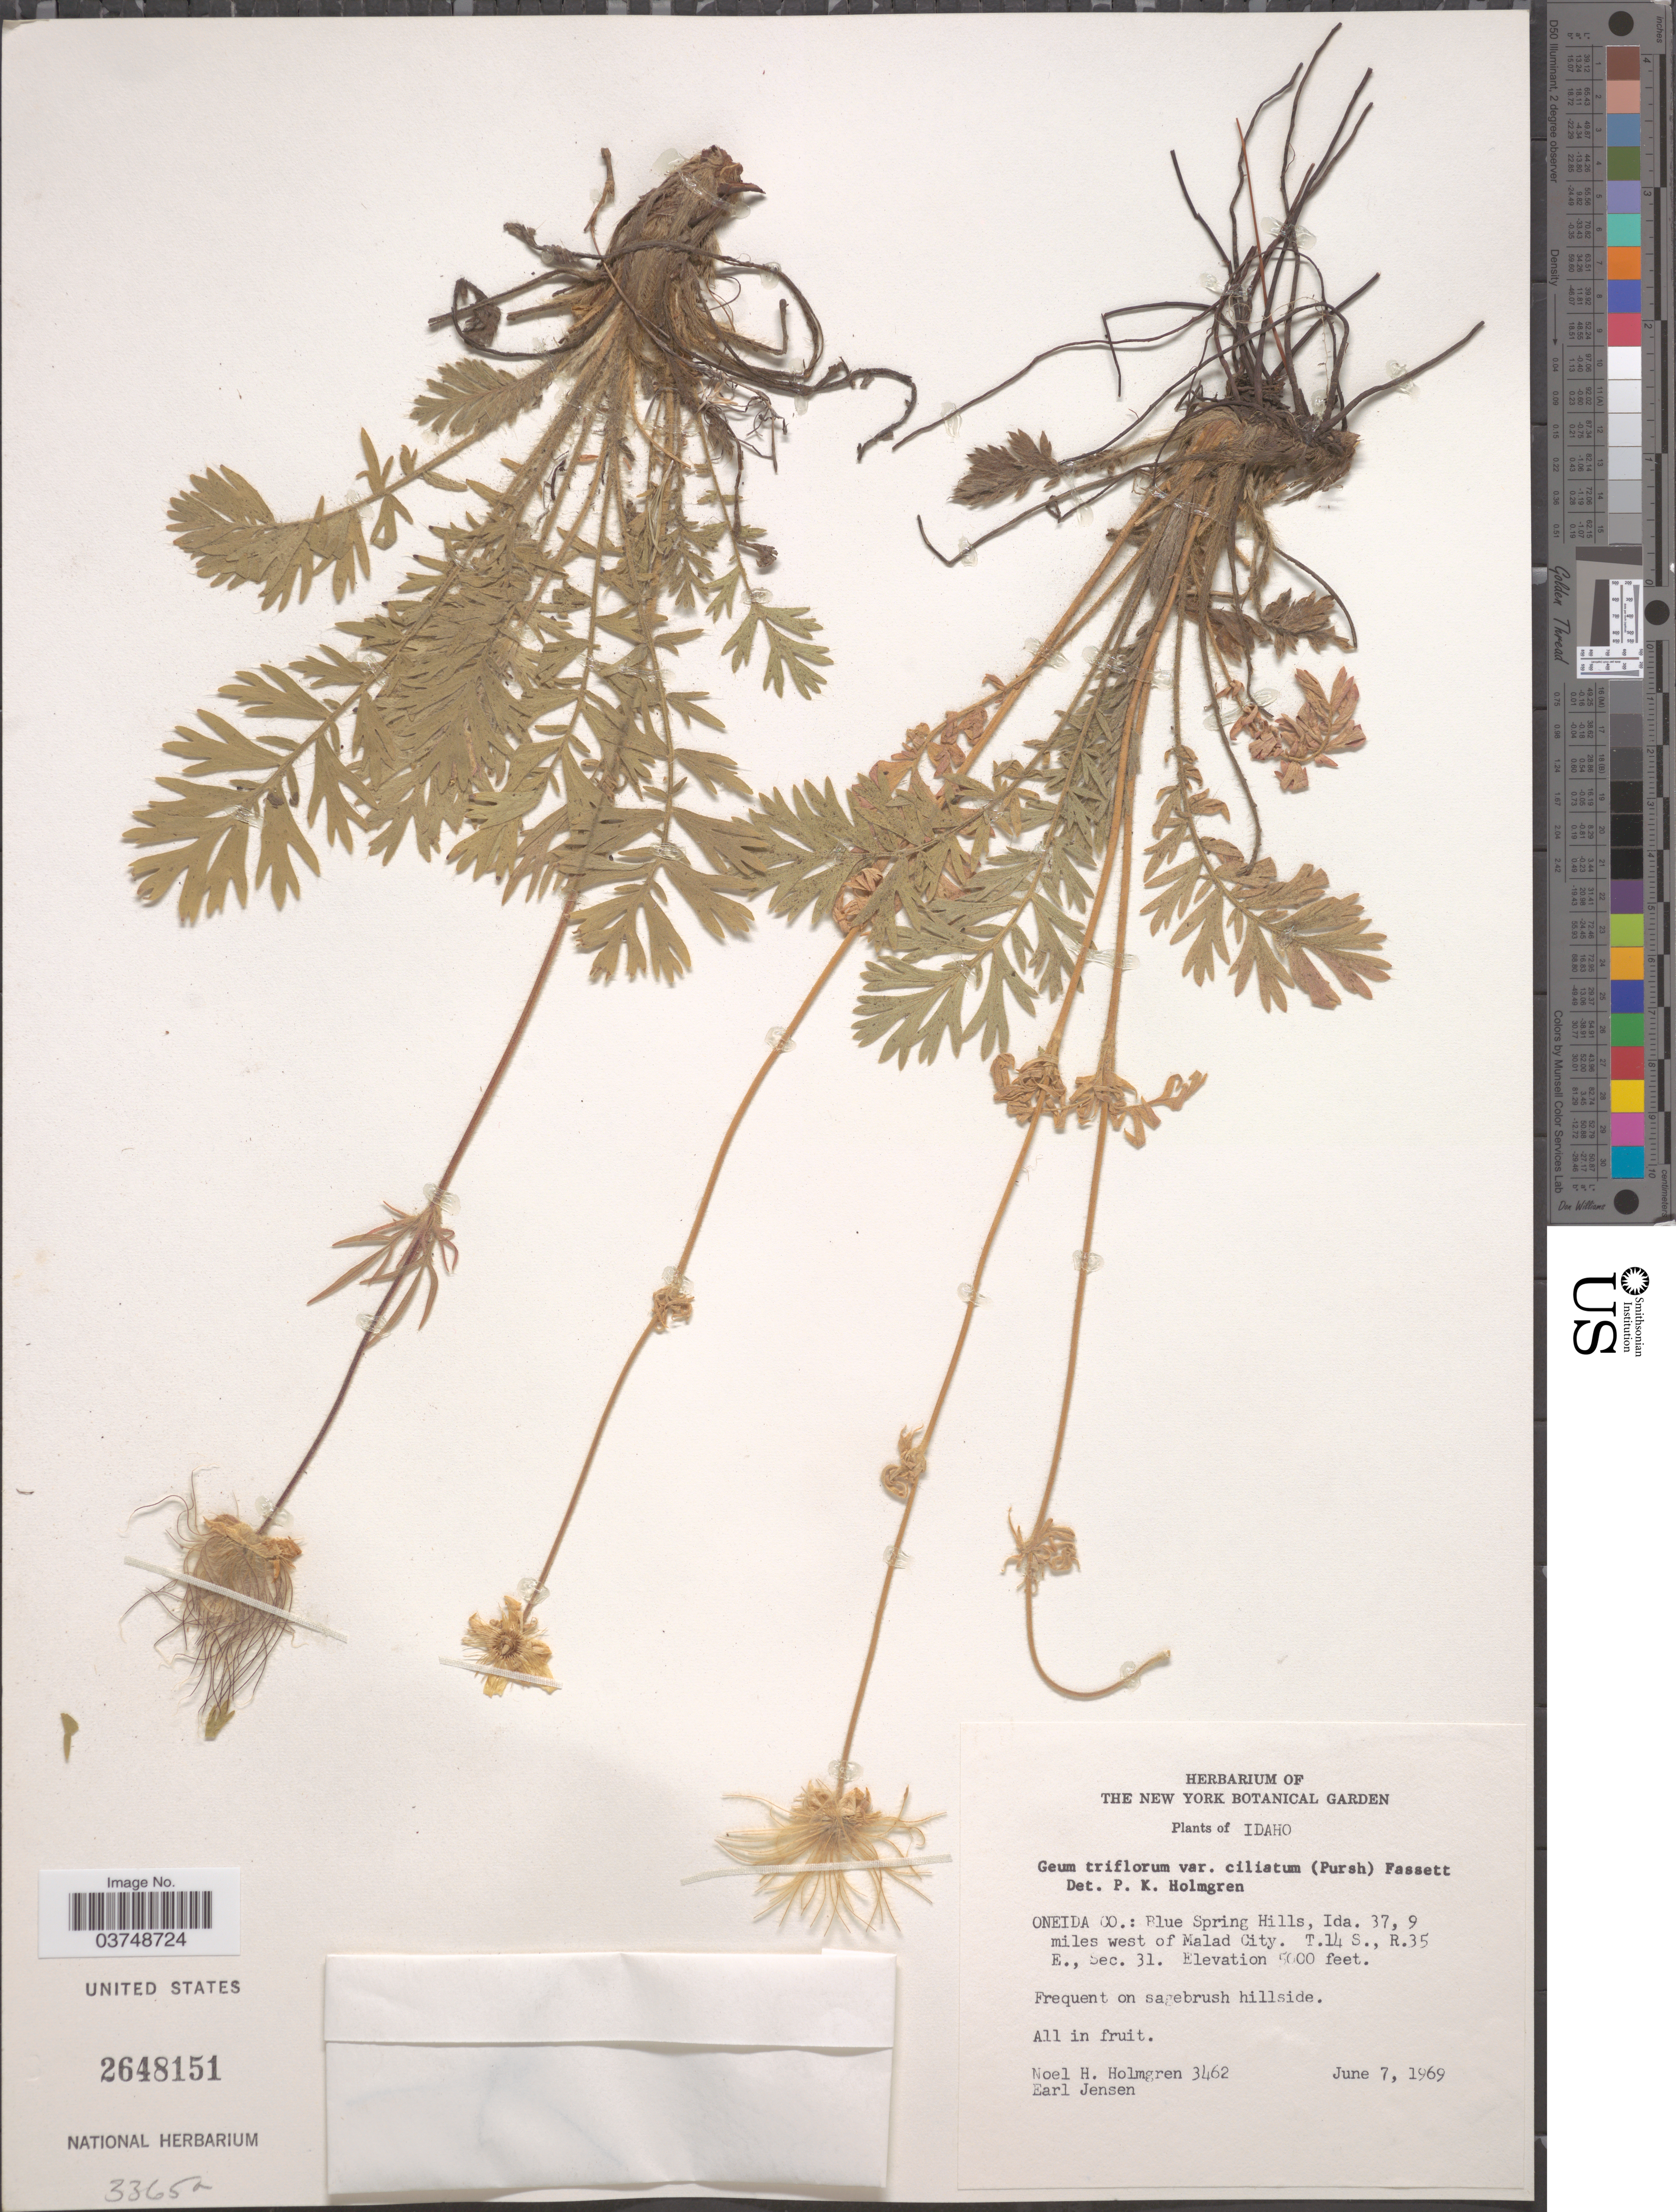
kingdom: Plantae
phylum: Tracheophyta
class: Magnoliopsida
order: Rosales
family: Rosaceae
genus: Geum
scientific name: Geum triflorum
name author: Pursh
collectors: N. H. Holmgren & E. Jensen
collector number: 3462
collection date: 1969-06-07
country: United States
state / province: Idaho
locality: Oneida Co.: Blue Spring Hills, Ida. 37,9 miles west of Malad City. T.14 S., R.35E., Sec.31.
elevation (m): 1524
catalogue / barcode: US 2648151